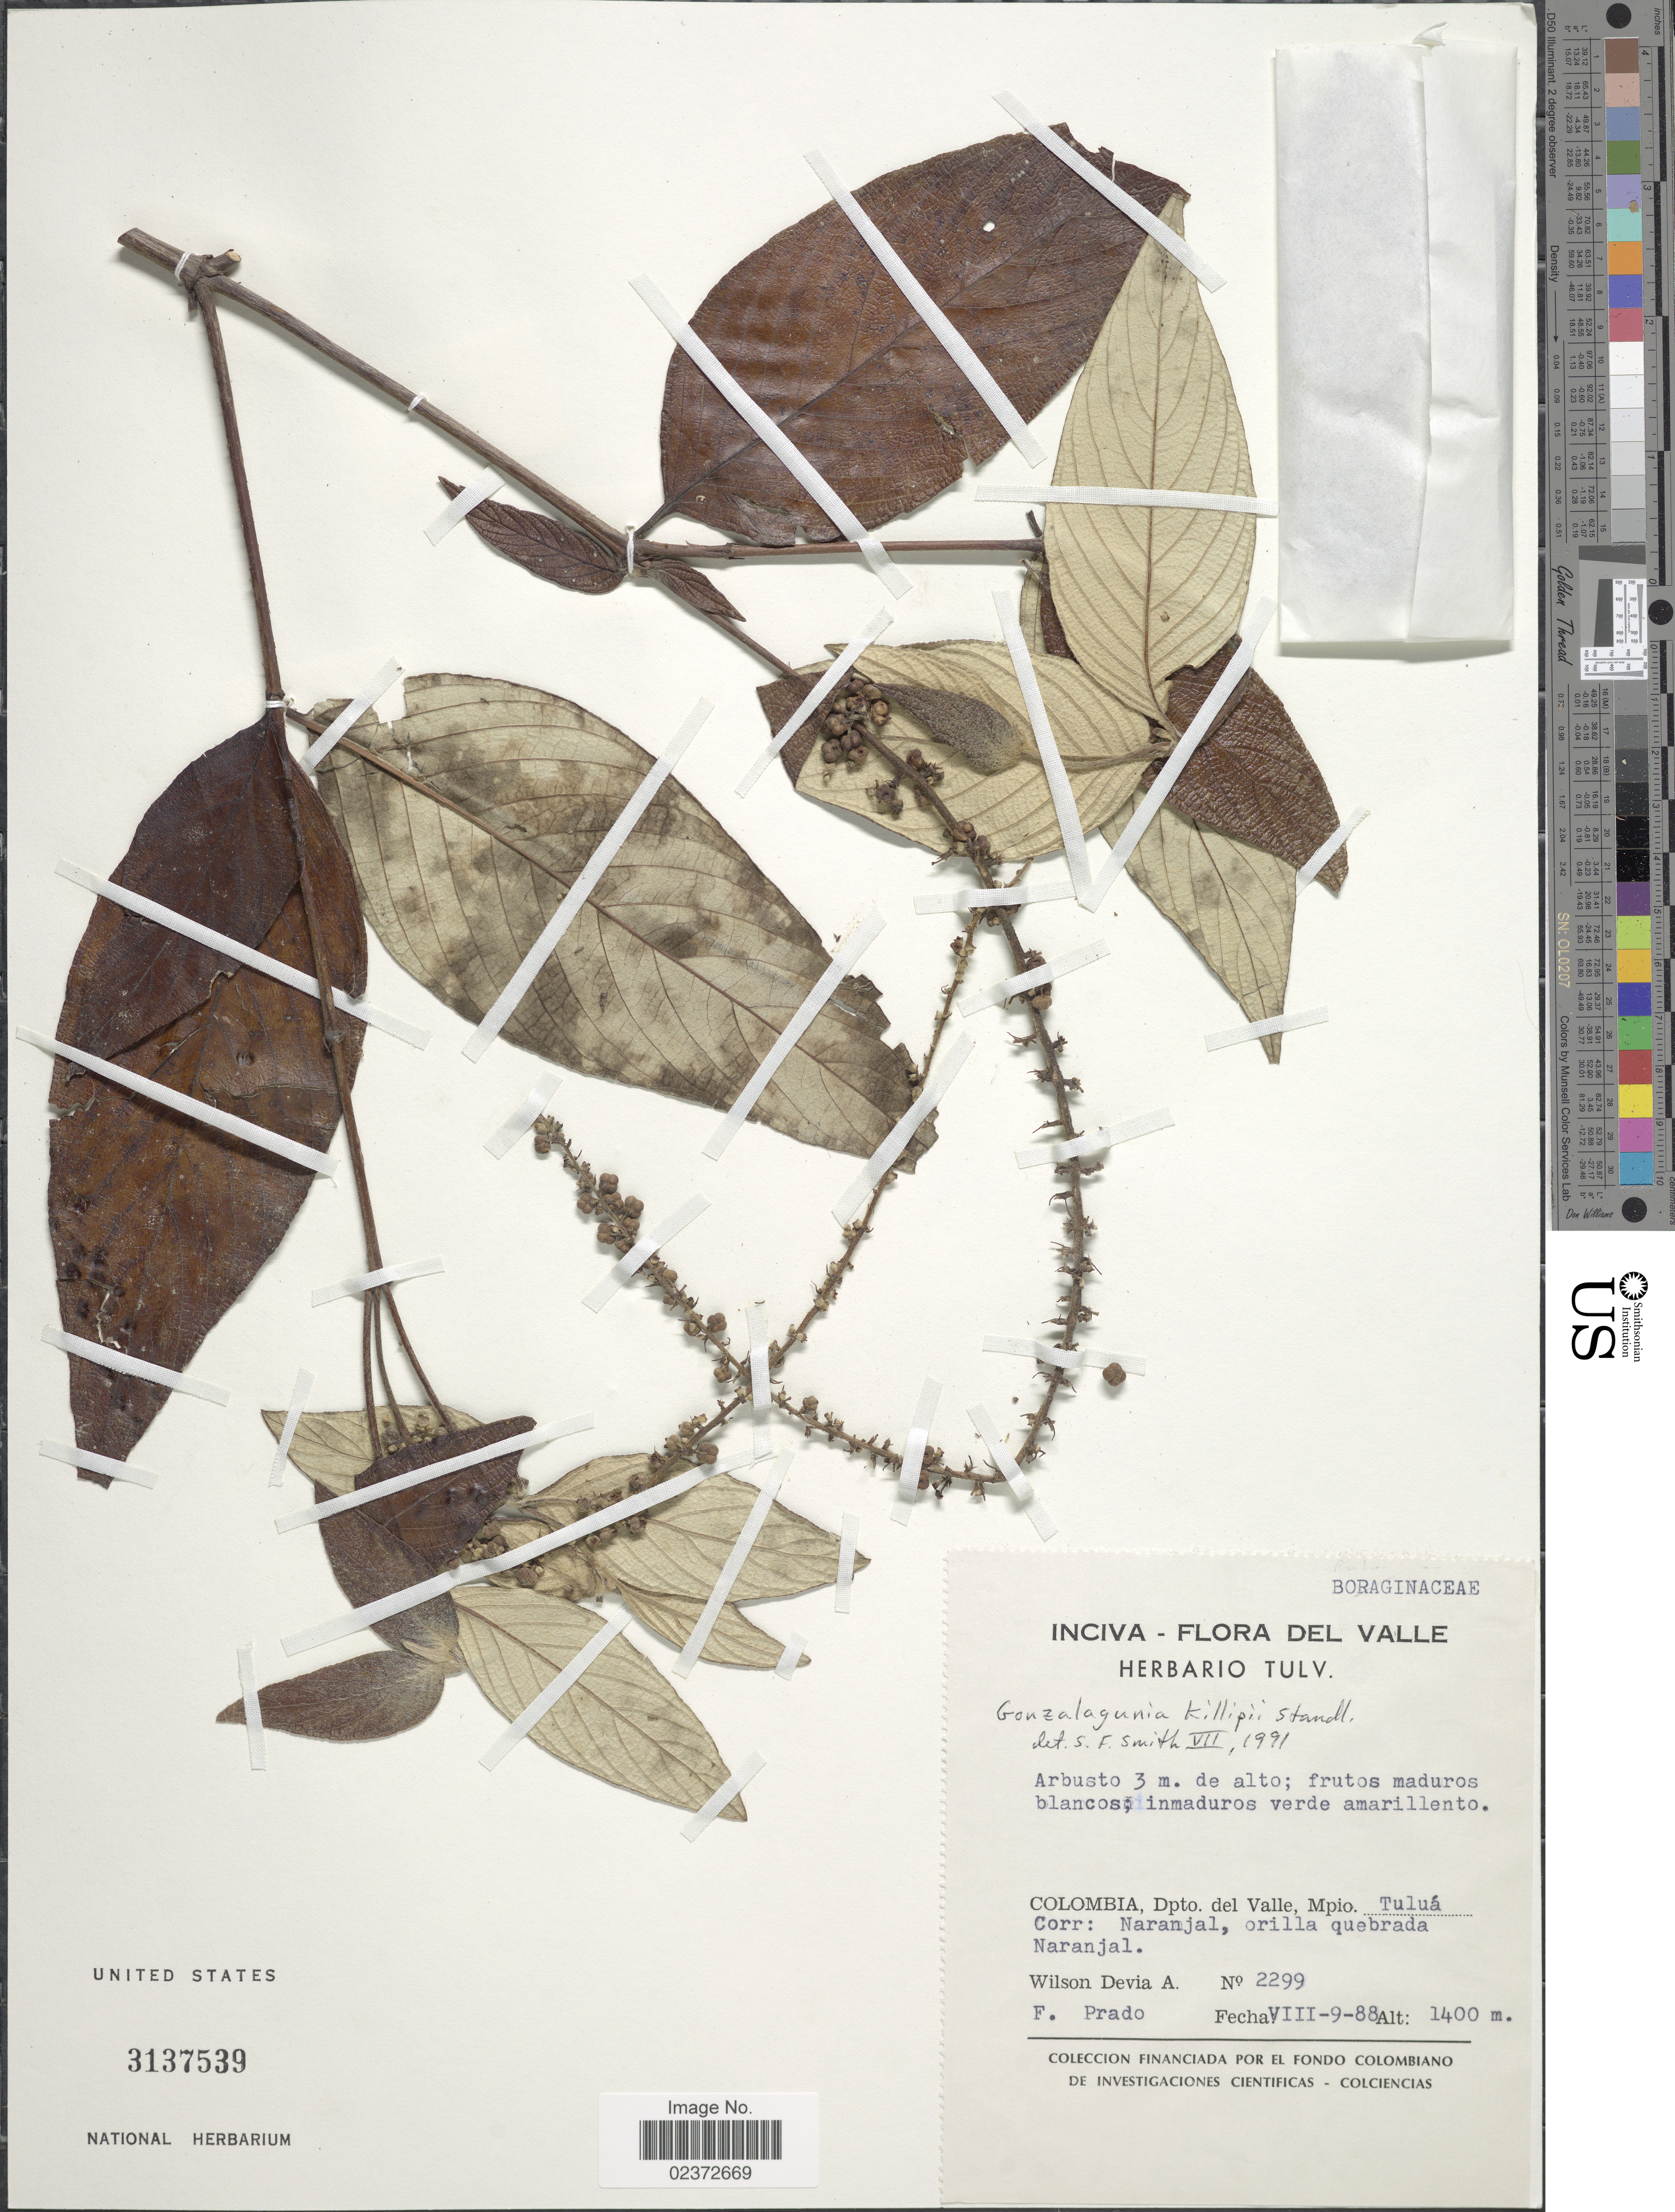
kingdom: Plantae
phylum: Tracheophyta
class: Magnoliopsida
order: Gentianales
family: Rubiaceae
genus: Gonzalagunia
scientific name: Gonzalagunia killipii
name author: Standl.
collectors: W. Devia A. & F. Prado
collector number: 2299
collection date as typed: Transcribed d/m/y: 9/8/88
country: Colombia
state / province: Valle del Cauca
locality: Mpio. Tulua. Corr: Naranjal, orilla quebrada Naranjal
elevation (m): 1400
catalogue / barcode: US 3137539